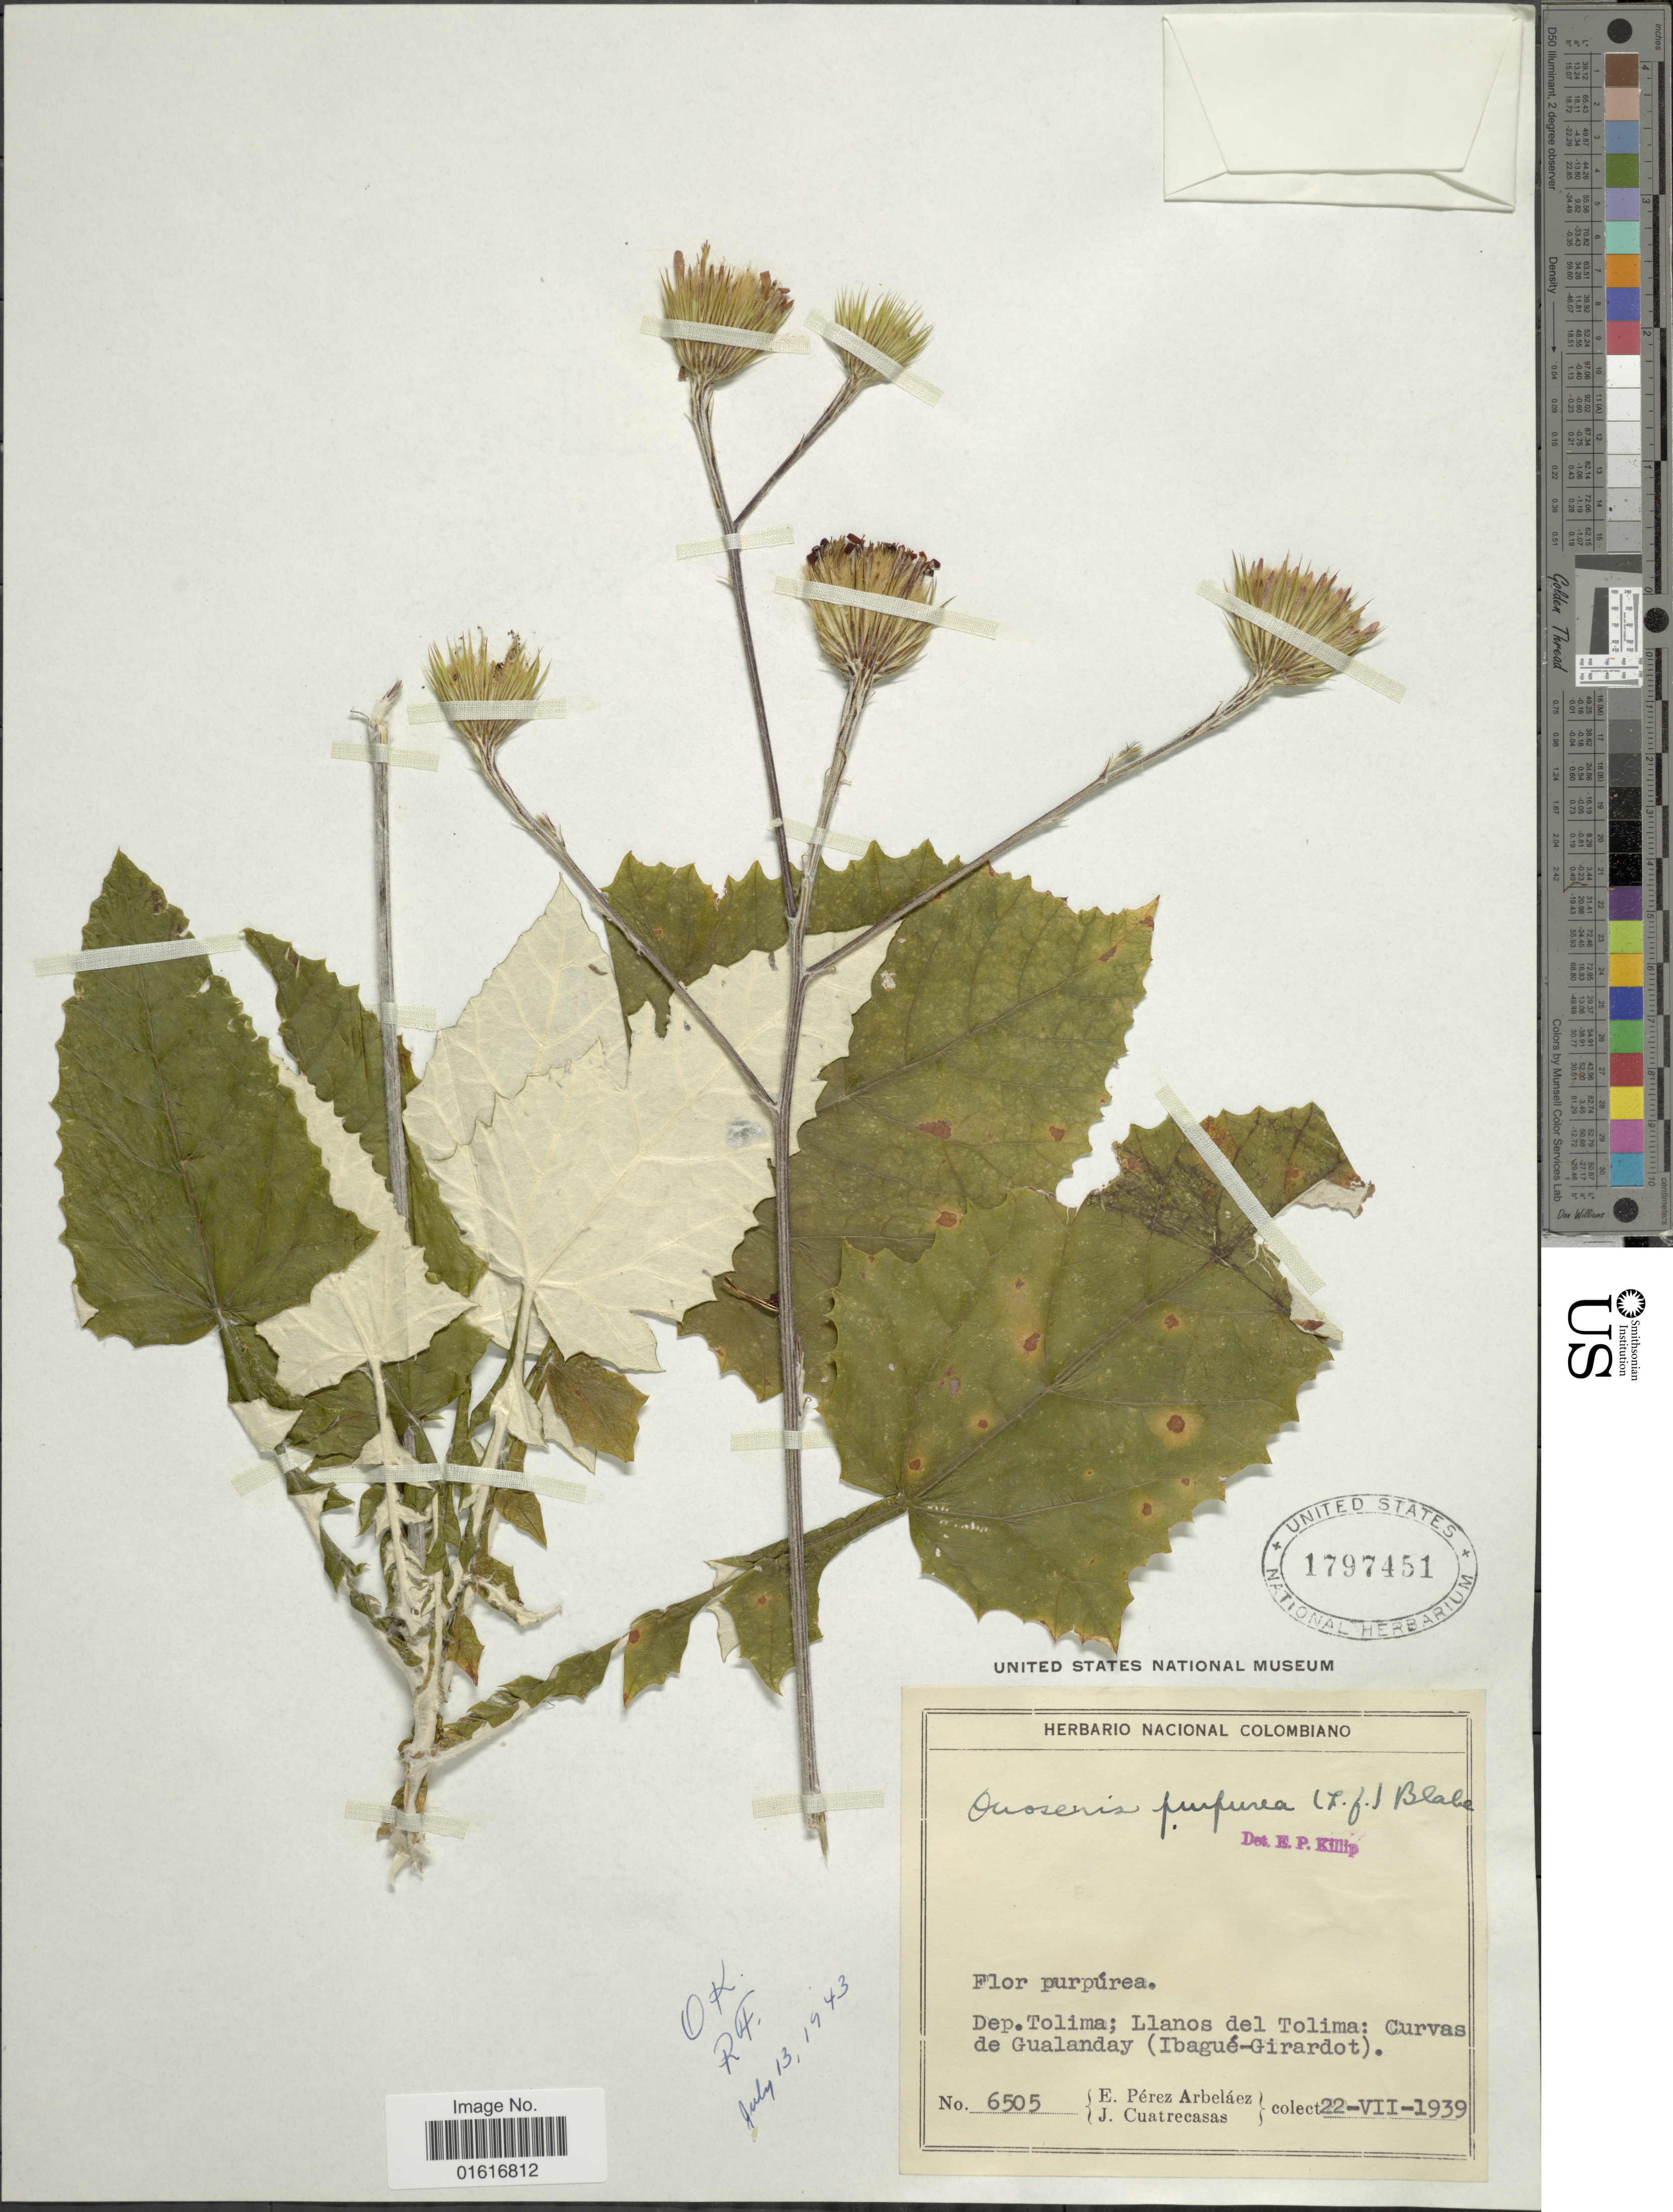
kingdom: Plantae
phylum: Tracheophyta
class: Magnoliopsida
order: Asterales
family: Asteraceae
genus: Onoseris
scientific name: Onoseris purpurea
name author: (L. f.) S.F. Blake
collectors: E. Pérez Arbeláez & J. Cuatrecasas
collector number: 6505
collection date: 1939-07-22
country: Colombia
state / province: Tolima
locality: Llanos del Tolima: Curvas de Gualanday (Ibague-Girardot)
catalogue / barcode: US 1797451